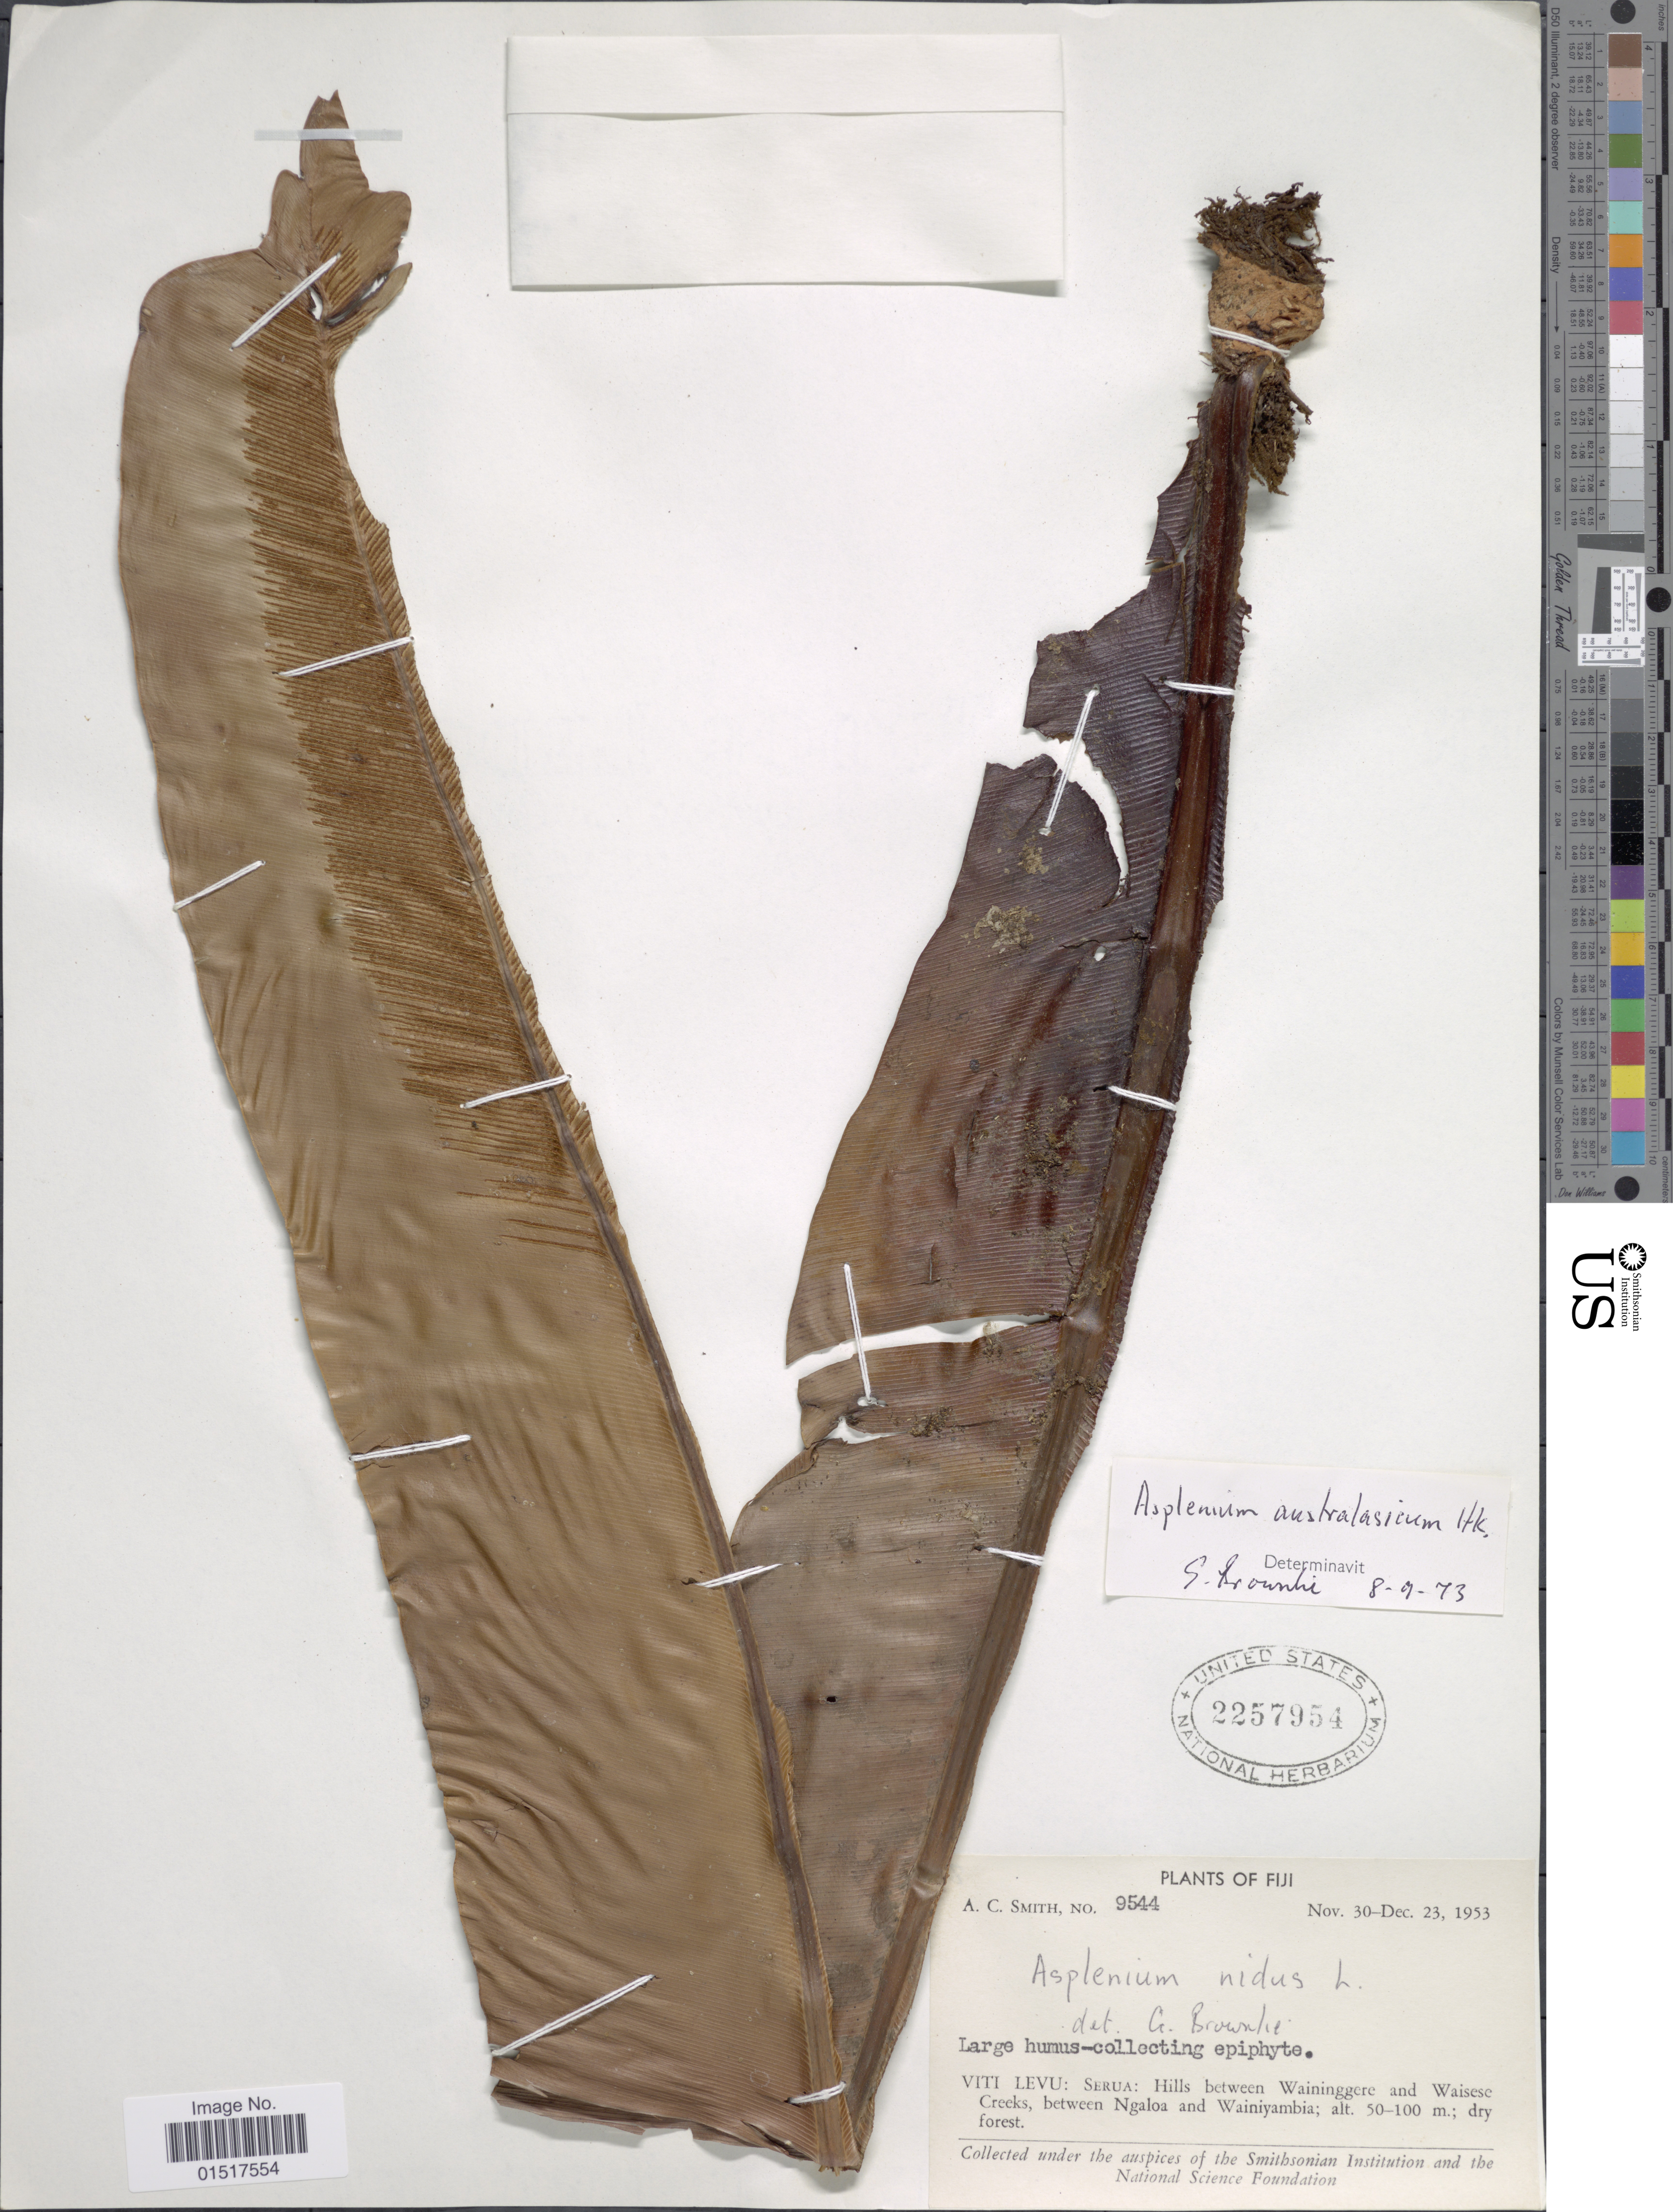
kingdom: Plantae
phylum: Tracheophyta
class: Polypodiopsida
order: Polypodiales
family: Aspleniaceae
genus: Asplenium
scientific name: Asplenium australasicum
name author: (Sm.) Hook.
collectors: A. C. Smith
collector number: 9544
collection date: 1953-11-30/1953-12-23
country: Fiji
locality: Viti Levu: Serua: Hills between Waininggere and Waisese Creek, between Ngaloa and Wainiyambia.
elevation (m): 50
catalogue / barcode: US 2257954